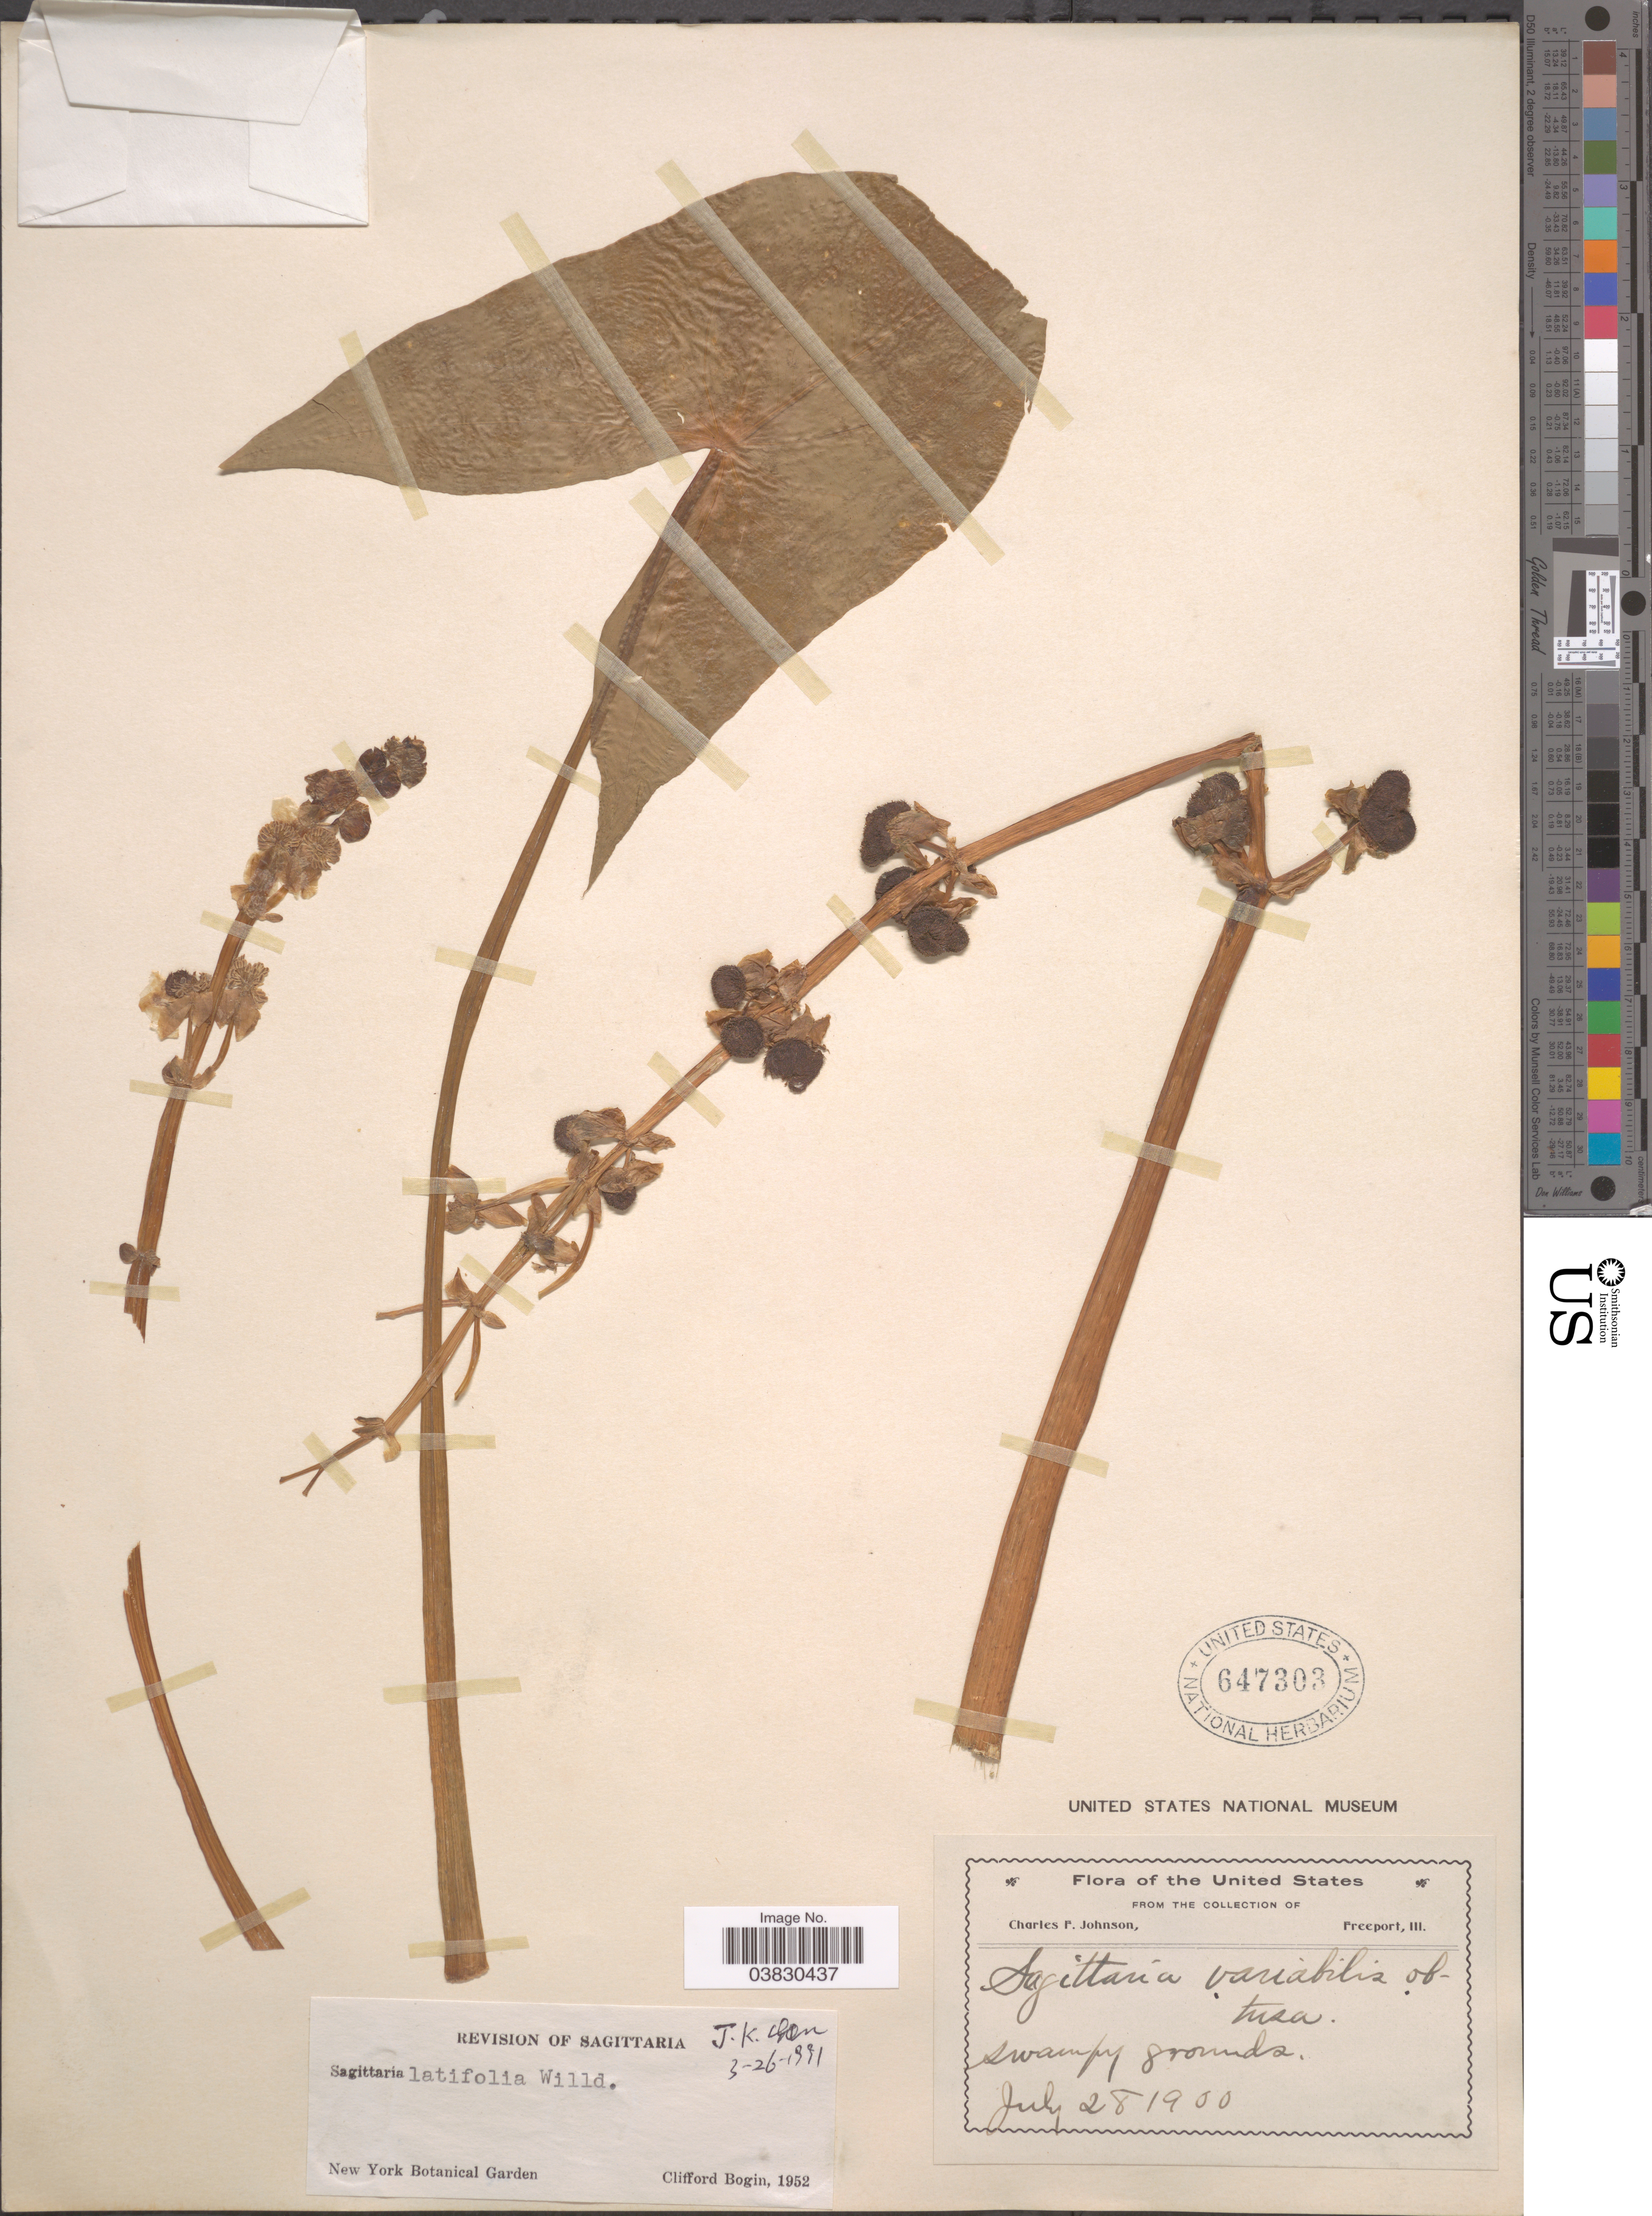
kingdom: Plantae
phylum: Tracheophyta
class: Liliopsida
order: Alismatales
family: Alismataceae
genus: Sagittaria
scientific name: Sagittaria latifolia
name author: Willd.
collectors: C. F. Johnson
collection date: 1900-07-28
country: United States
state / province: Illinois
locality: Freeport [unsure placement] Swampy grounds.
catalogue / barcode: US 647303